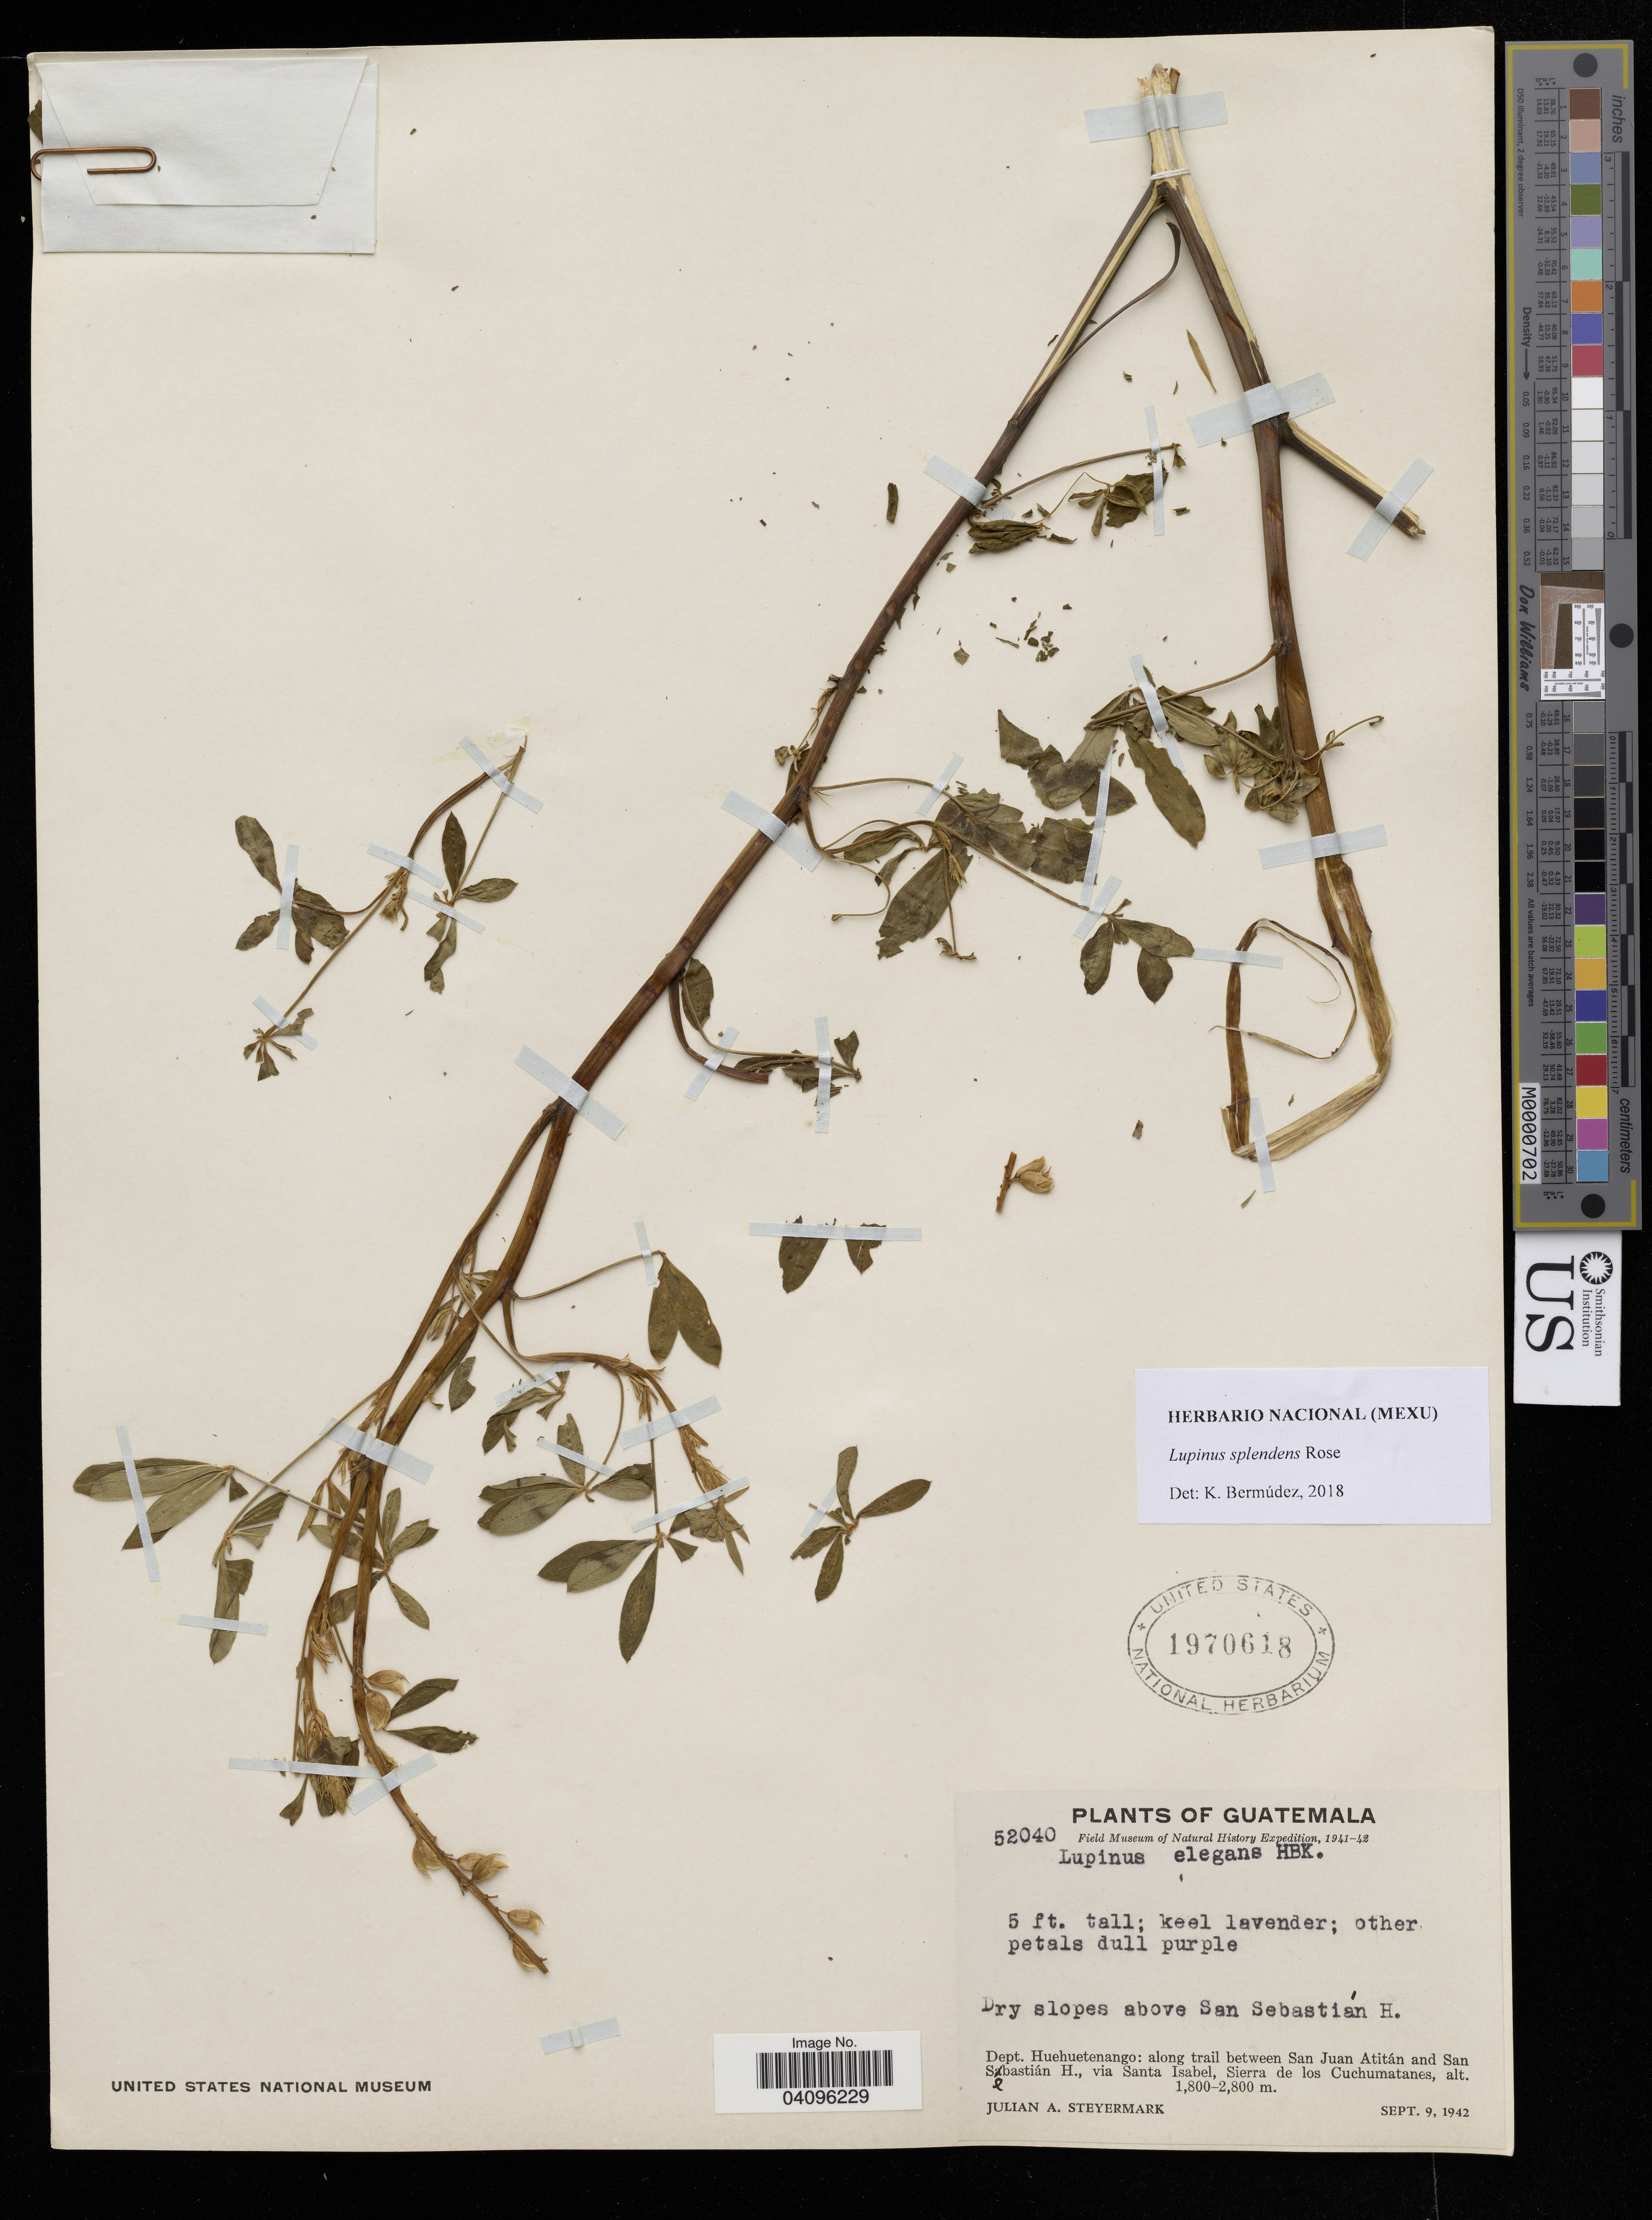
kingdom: Plantae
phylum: Tracheophyta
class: Magnoliopsida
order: Fabales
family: Fabaceae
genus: Lupinus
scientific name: Lupinus splendens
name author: Rose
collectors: J. Steyermark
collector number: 52040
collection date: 1942-09-09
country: Guatemala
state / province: Huehuetenango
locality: Above San Sebastian H. Dept. Huehuetenango: along trail between San Juan Atitán and San Sebastián H., via Santa Isabel, Sierra de los Cuchumatanes.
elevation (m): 1800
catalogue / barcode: US 1970618